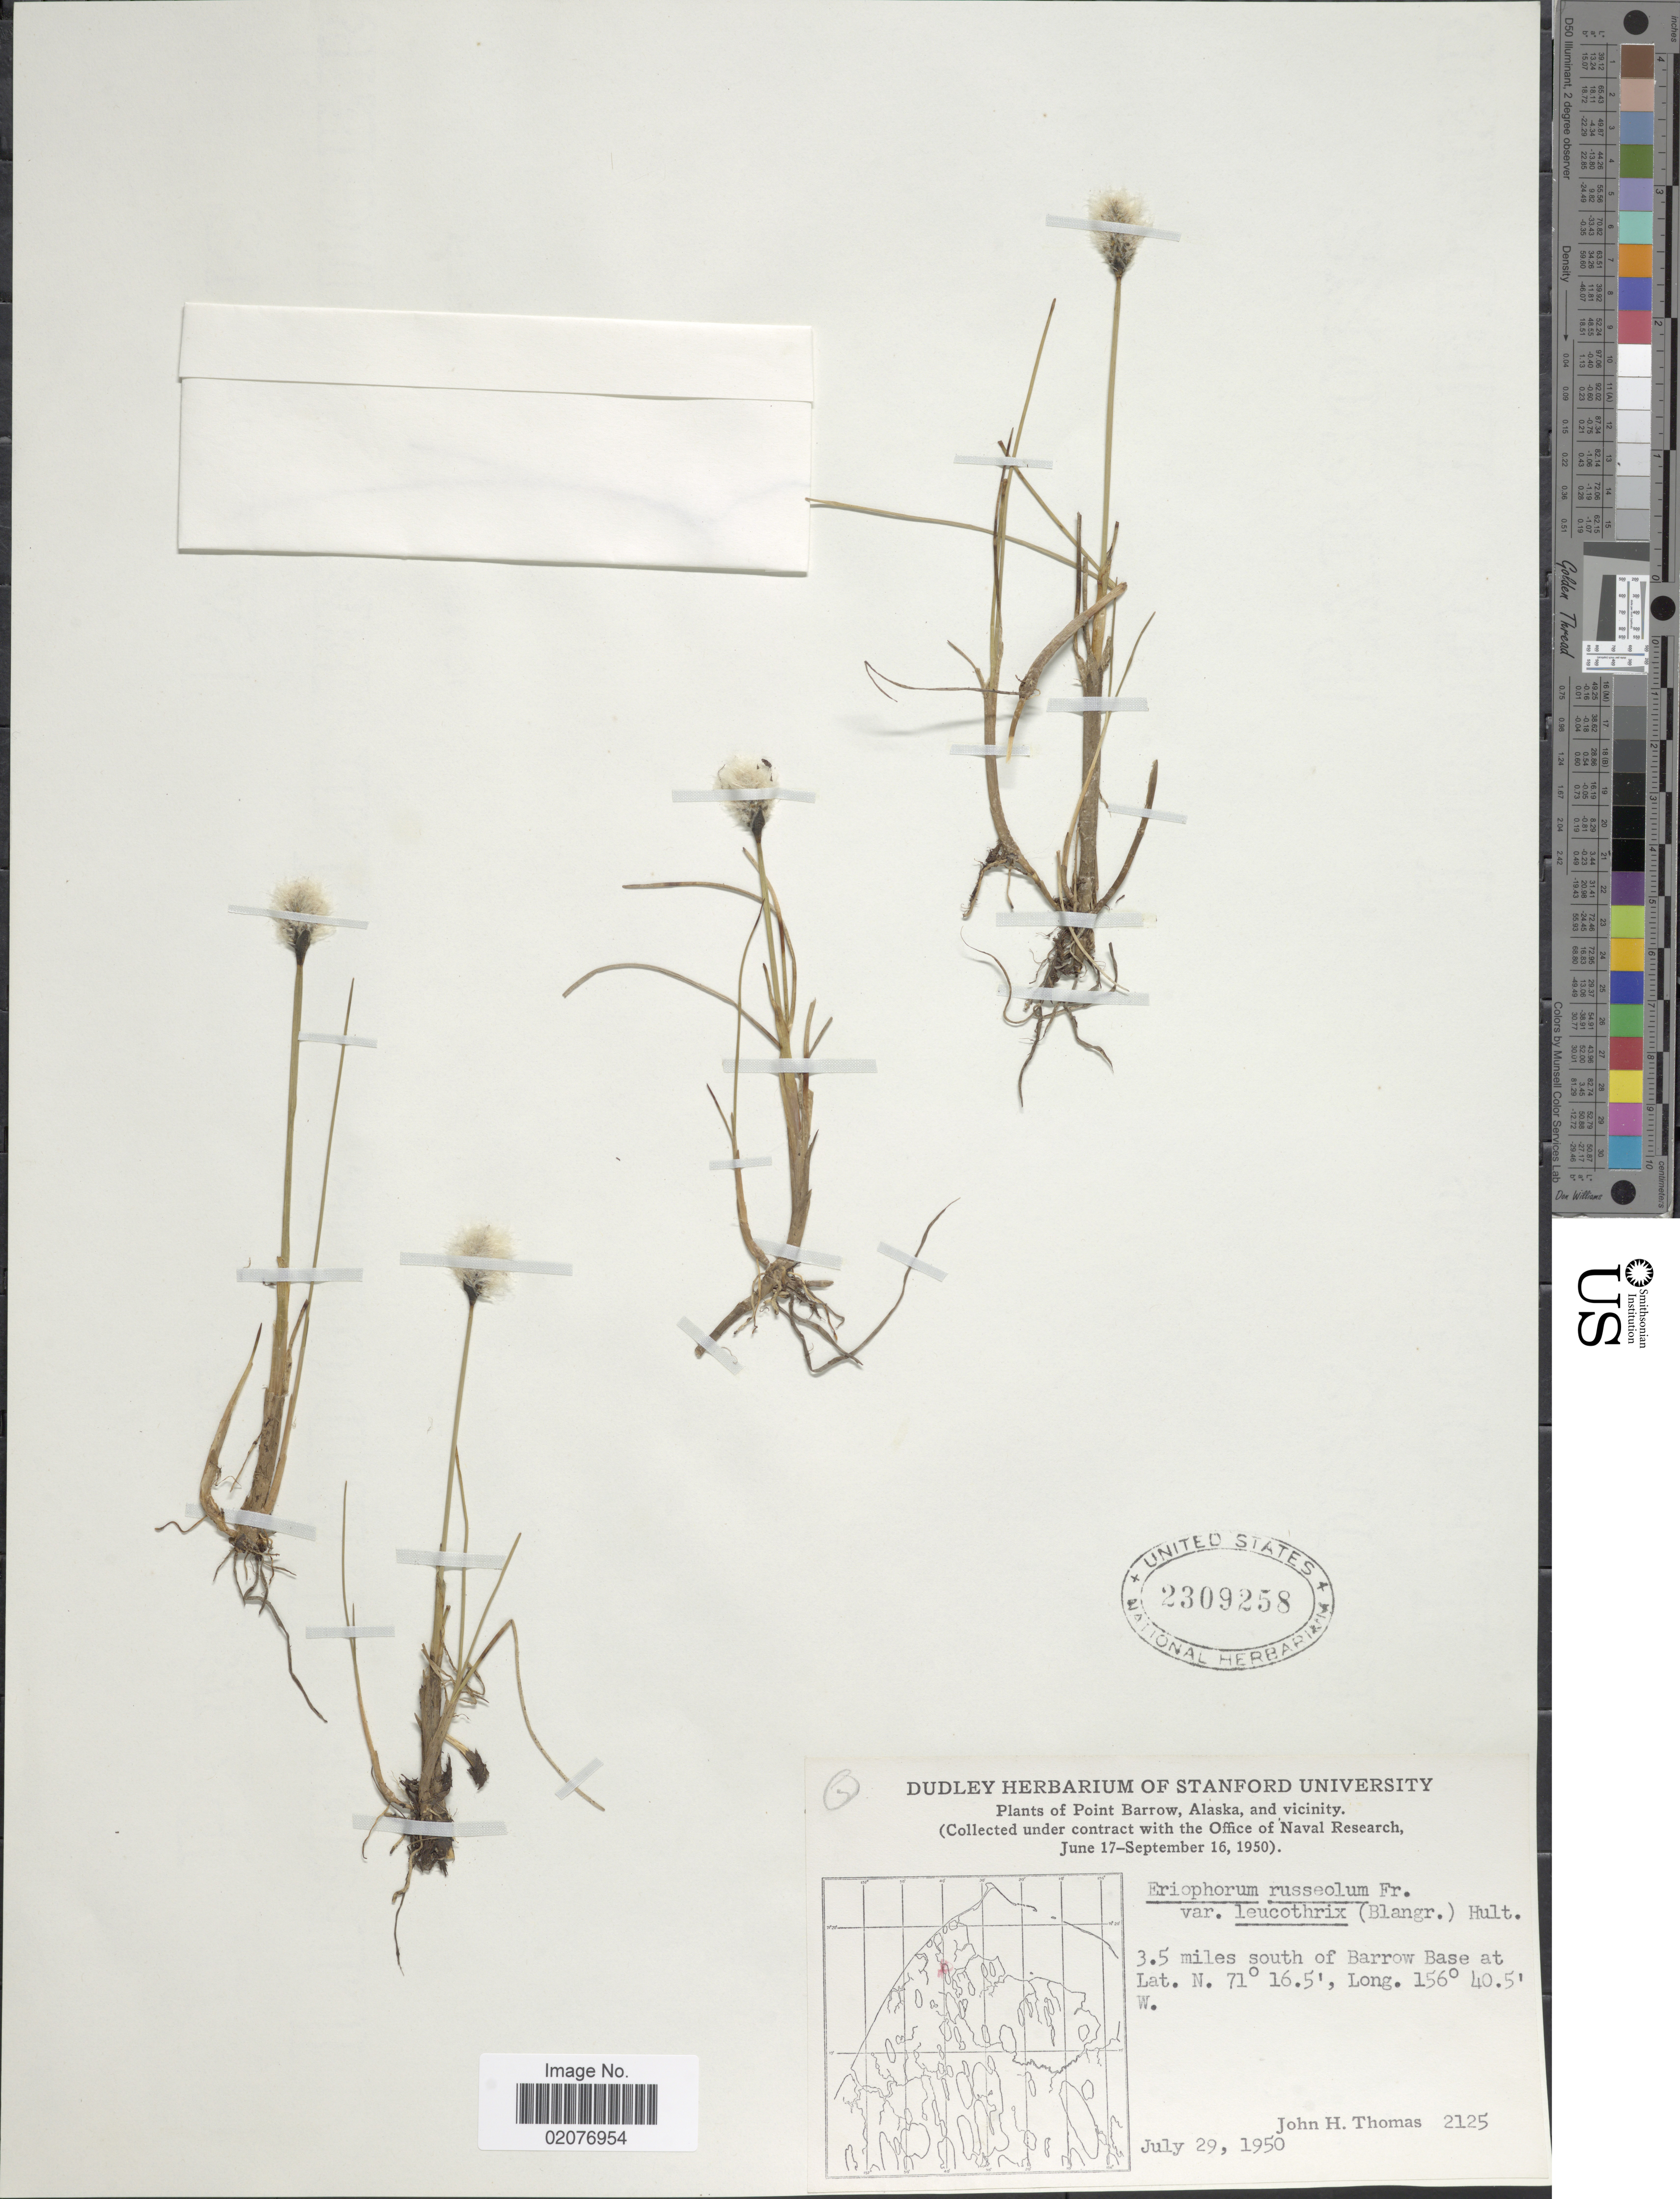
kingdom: Plantae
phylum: Tracheophyta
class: Liliopsida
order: Poales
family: Cyperaceae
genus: Eriophorum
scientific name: Eriophorum chamissonis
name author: C.A. Mey.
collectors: J. H. Thomas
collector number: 2125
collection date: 1950-07-29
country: United States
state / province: Alaska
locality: Point Barrow, Alaska, and vicinity, 3.5 miles south of Barrow Base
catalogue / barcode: US 2309258